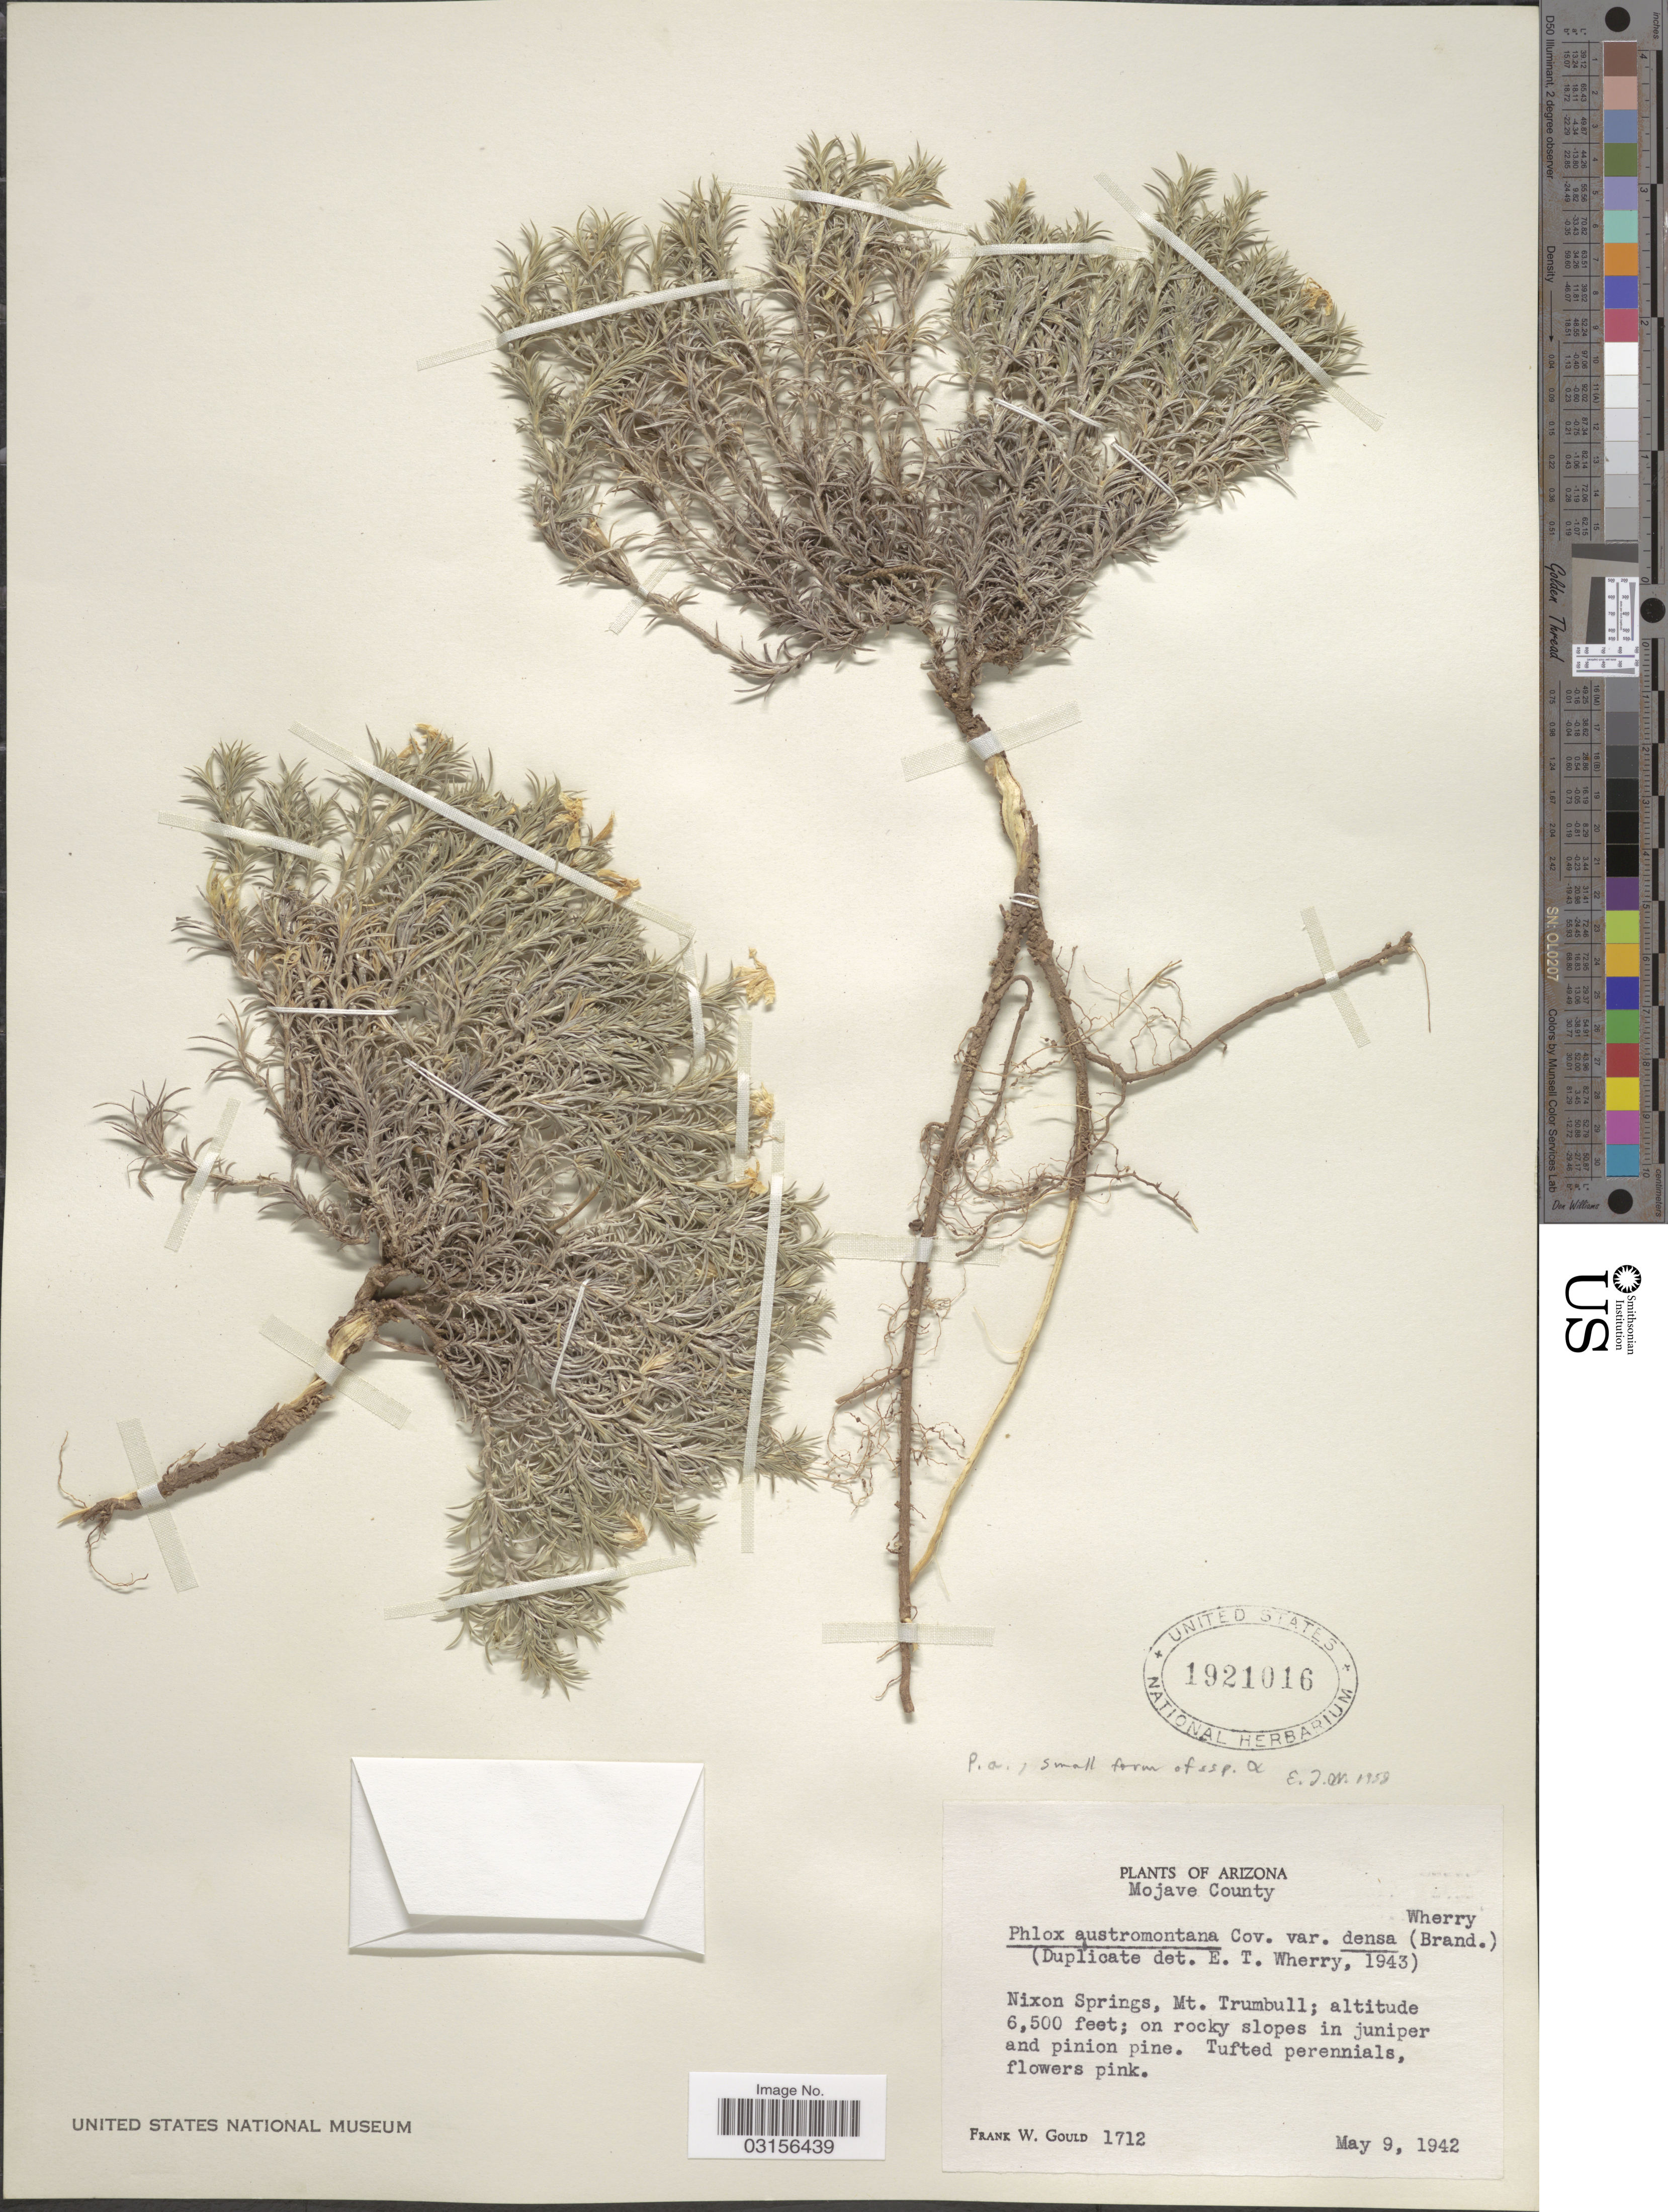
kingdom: Plantae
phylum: Tracheophyta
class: Magnoliopsida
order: Ericales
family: Polemoniaceae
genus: Phlox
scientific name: Phlox austromontana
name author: Coville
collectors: F. W. Gould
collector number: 1712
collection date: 1942-05-09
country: United States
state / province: Arizona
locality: Mojave County. Mixon Springs, Mt. Trumbull.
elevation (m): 1981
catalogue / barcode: US 1921016